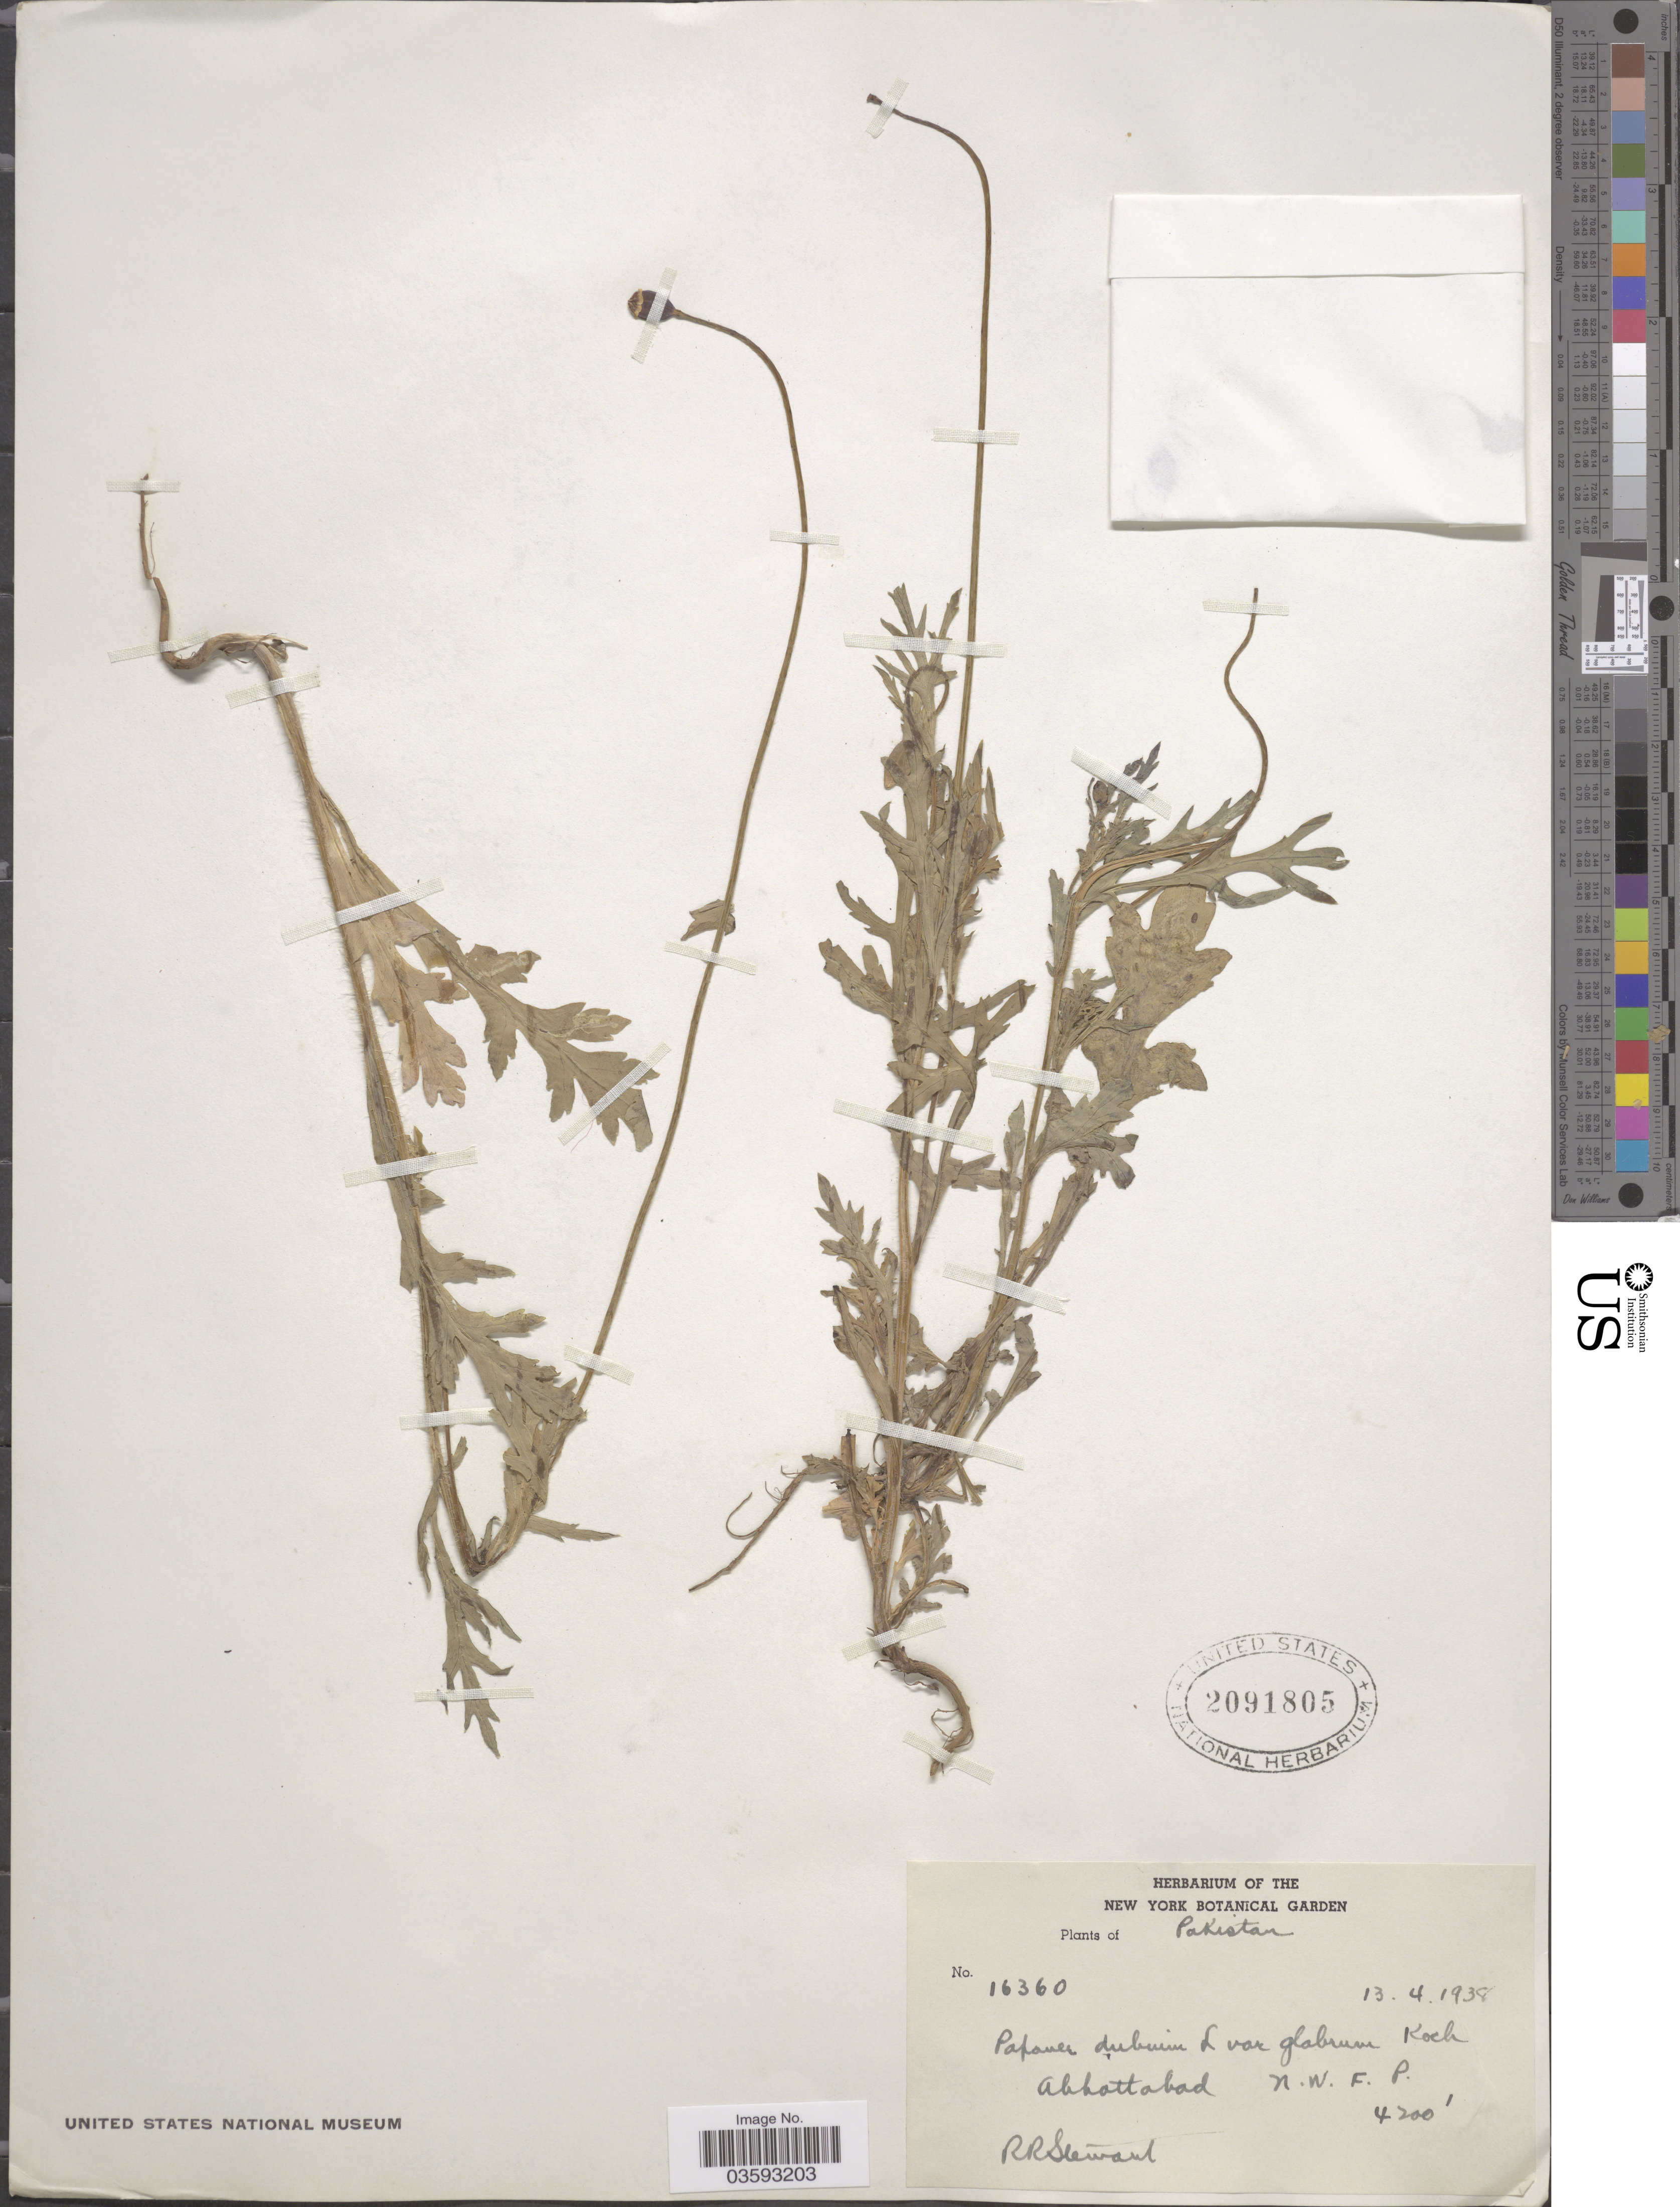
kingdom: Plantae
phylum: Tracheophyta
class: Magnoliopsida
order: Ranunculales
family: Papaveraceae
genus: Papaver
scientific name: Papaver dubium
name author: L.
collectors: R. Stewart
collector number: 16360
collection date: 1938-04-13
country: Pakistan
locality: Abbotthabad, N. W. F. P.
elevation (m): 1280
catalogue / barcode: US 2091805